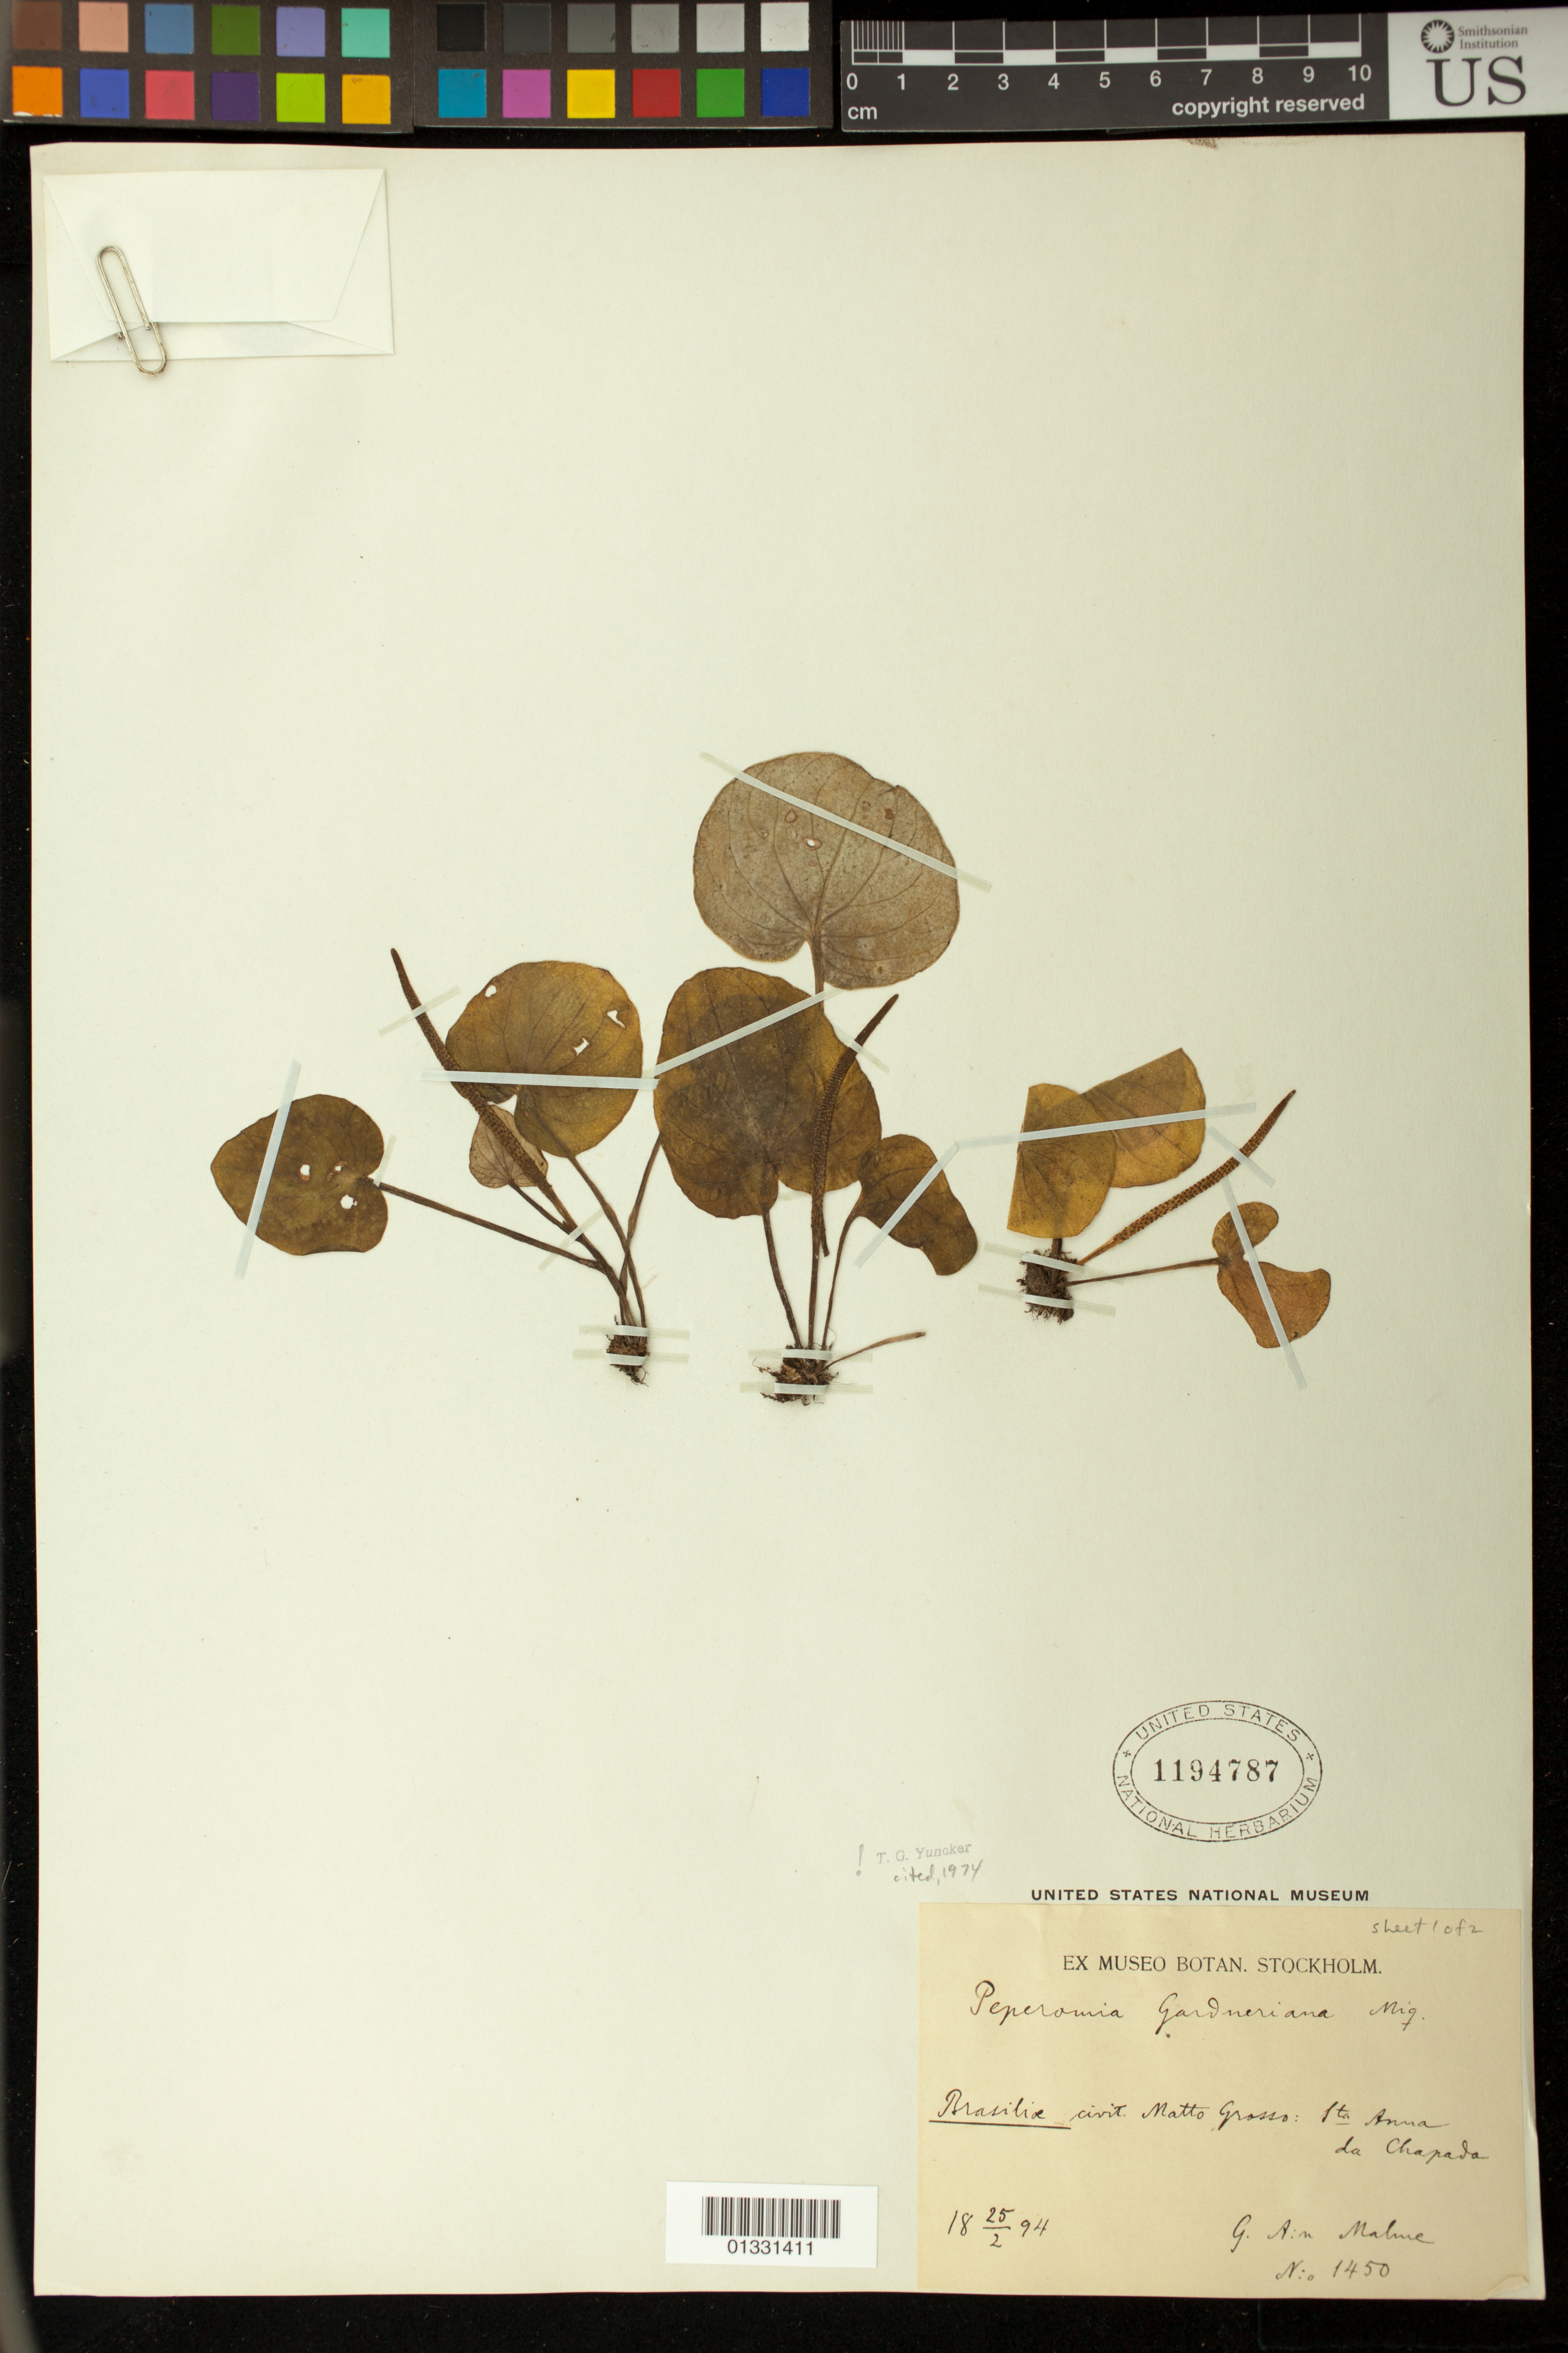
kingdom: Plantae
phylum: Tracheophyta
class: Magnoliopsida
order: Piperales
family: Piperaceae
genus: Peperomia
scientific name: Peperomia asarifolia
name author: Schltdl. & Cham.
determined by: Jiménez, José Estaban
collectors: G. O. A. Malme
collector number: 1450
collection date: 1894-02-25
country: Brazil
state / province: Mato Grosso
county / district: Chapada dos Guimarães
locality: Sta Anna da Chapada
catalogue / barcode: US 1194787